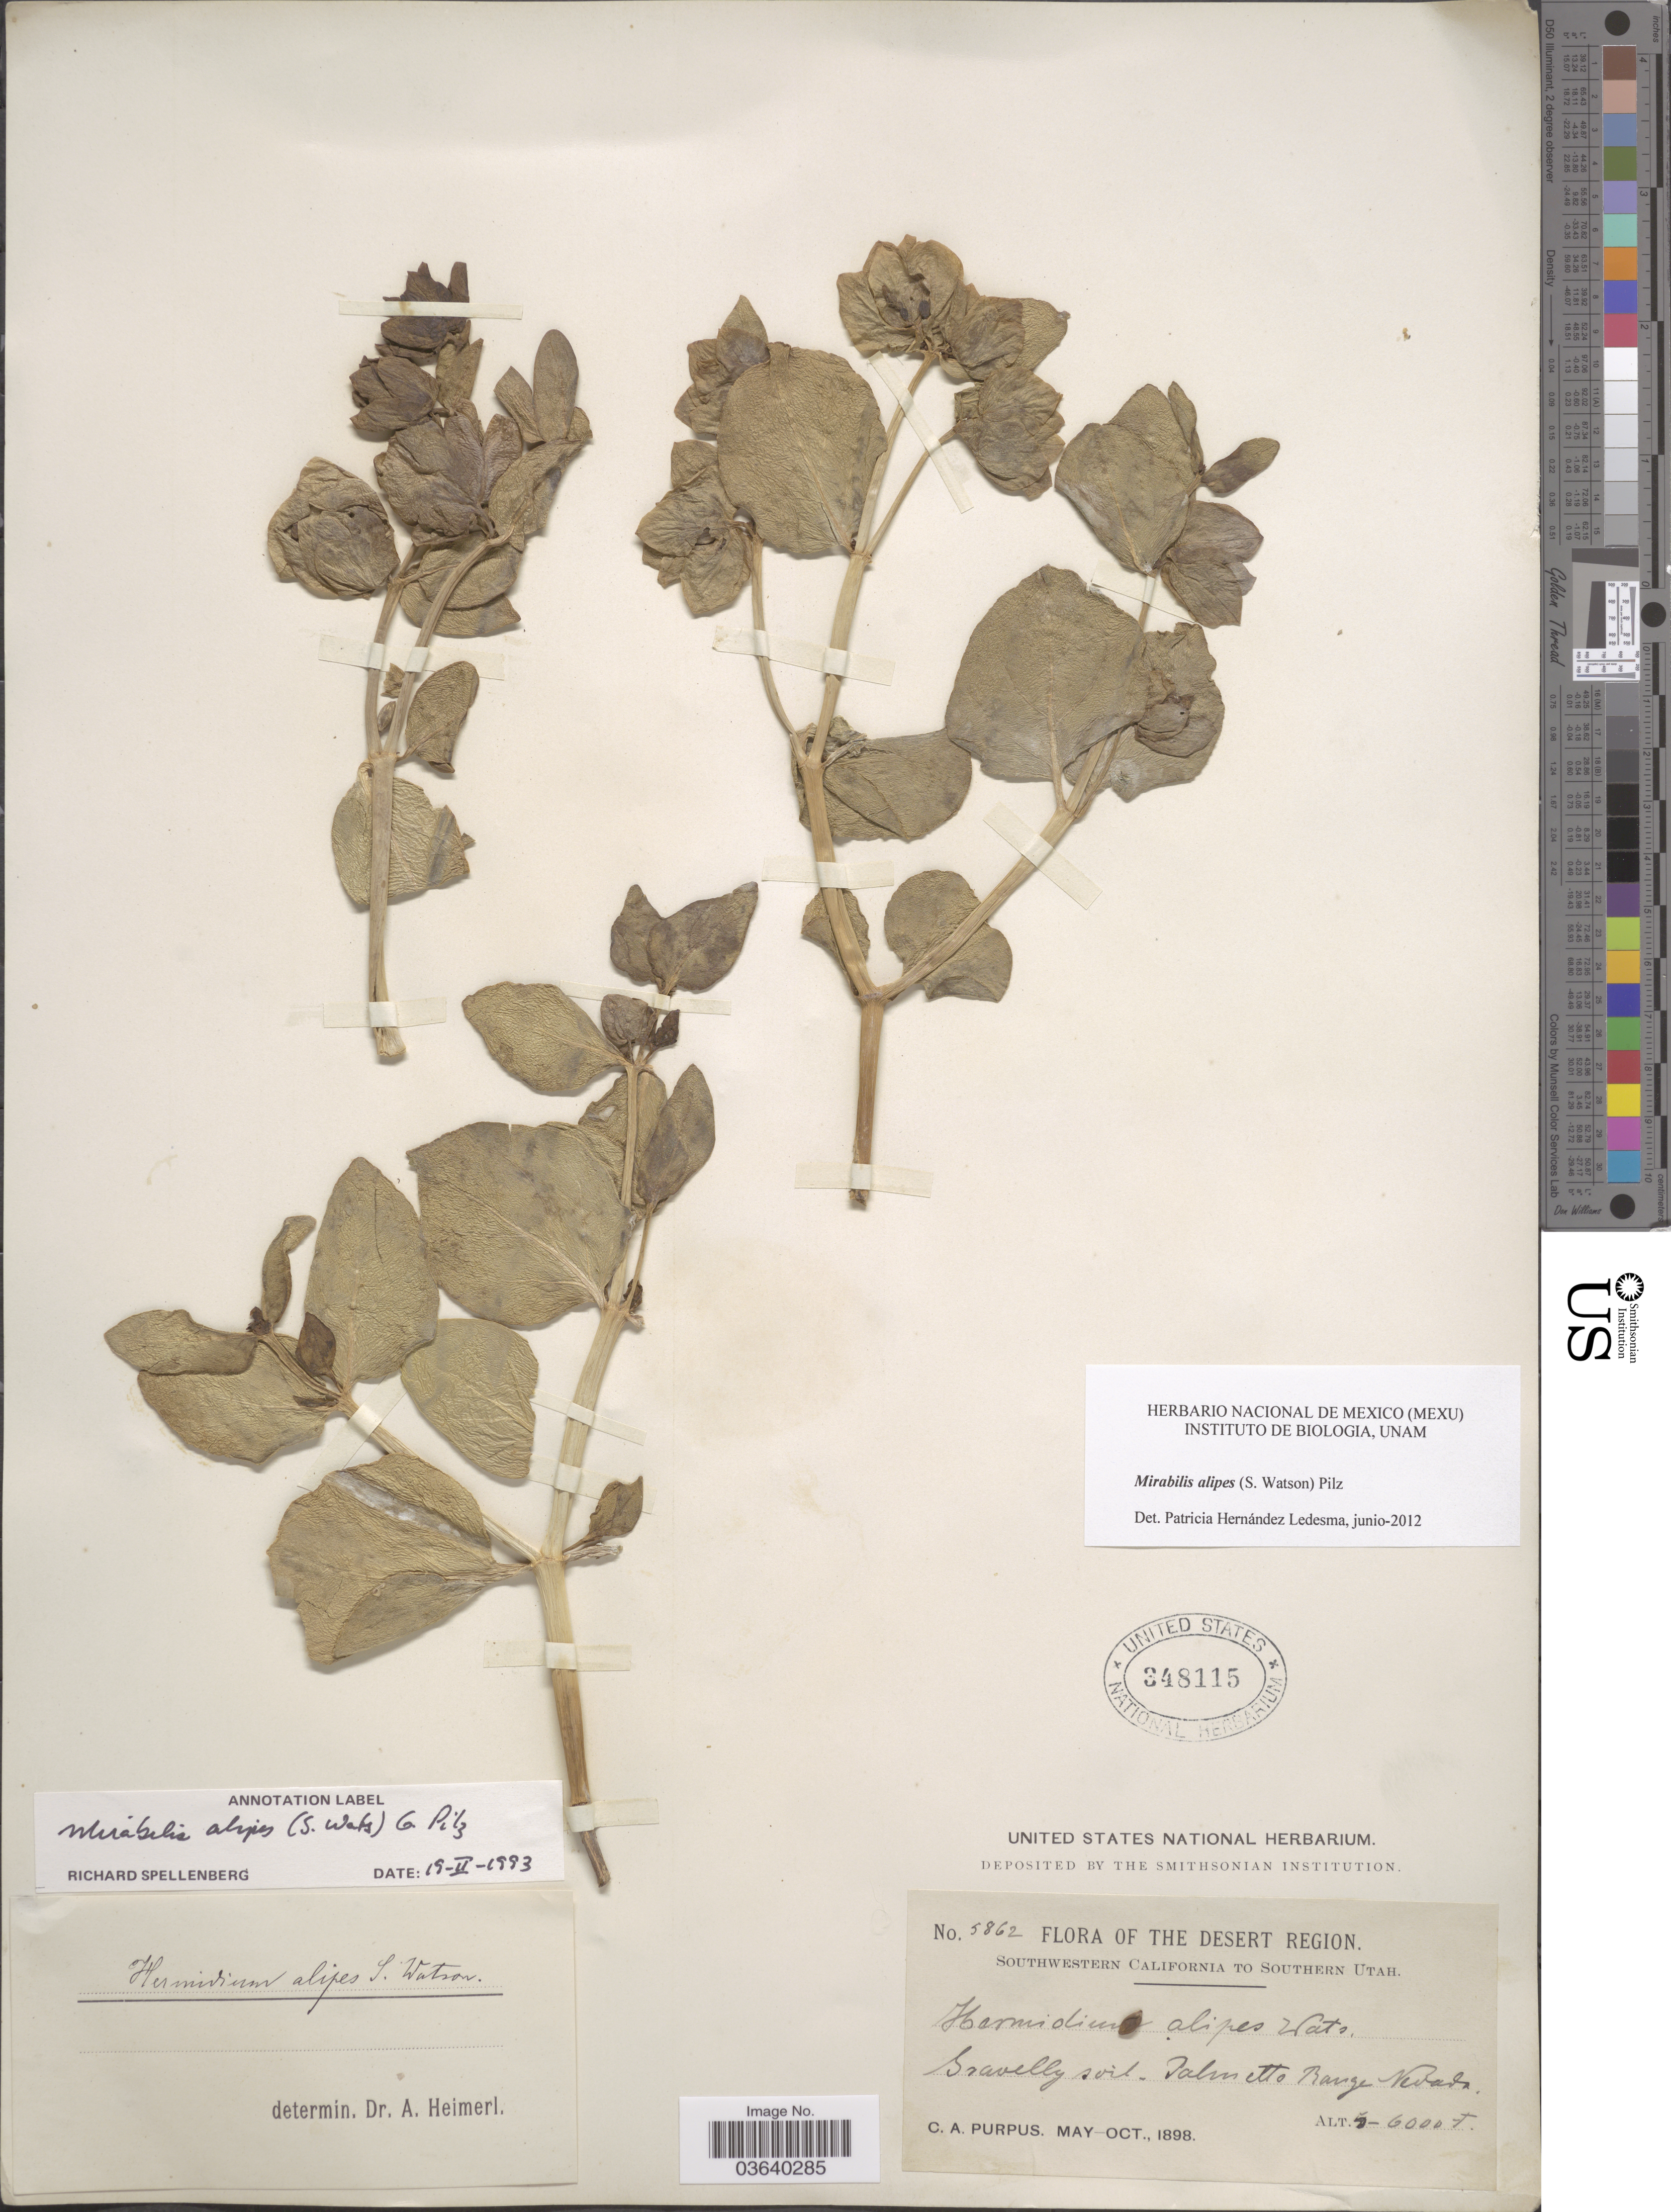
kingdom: Plantae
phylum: Tracheophyta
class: Magnoliopsida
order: Caryophyllales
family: Nyctaginaceae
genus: Mirabilis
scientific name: Mirabilis alipes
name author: (S. Watson) Pilz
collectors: C. A. Purpus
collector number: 5862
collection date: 1898-05/1898-10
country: United States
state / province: Nevada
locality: Desert Region. Palmetto Range.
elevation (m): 1524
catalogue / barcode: US 348115